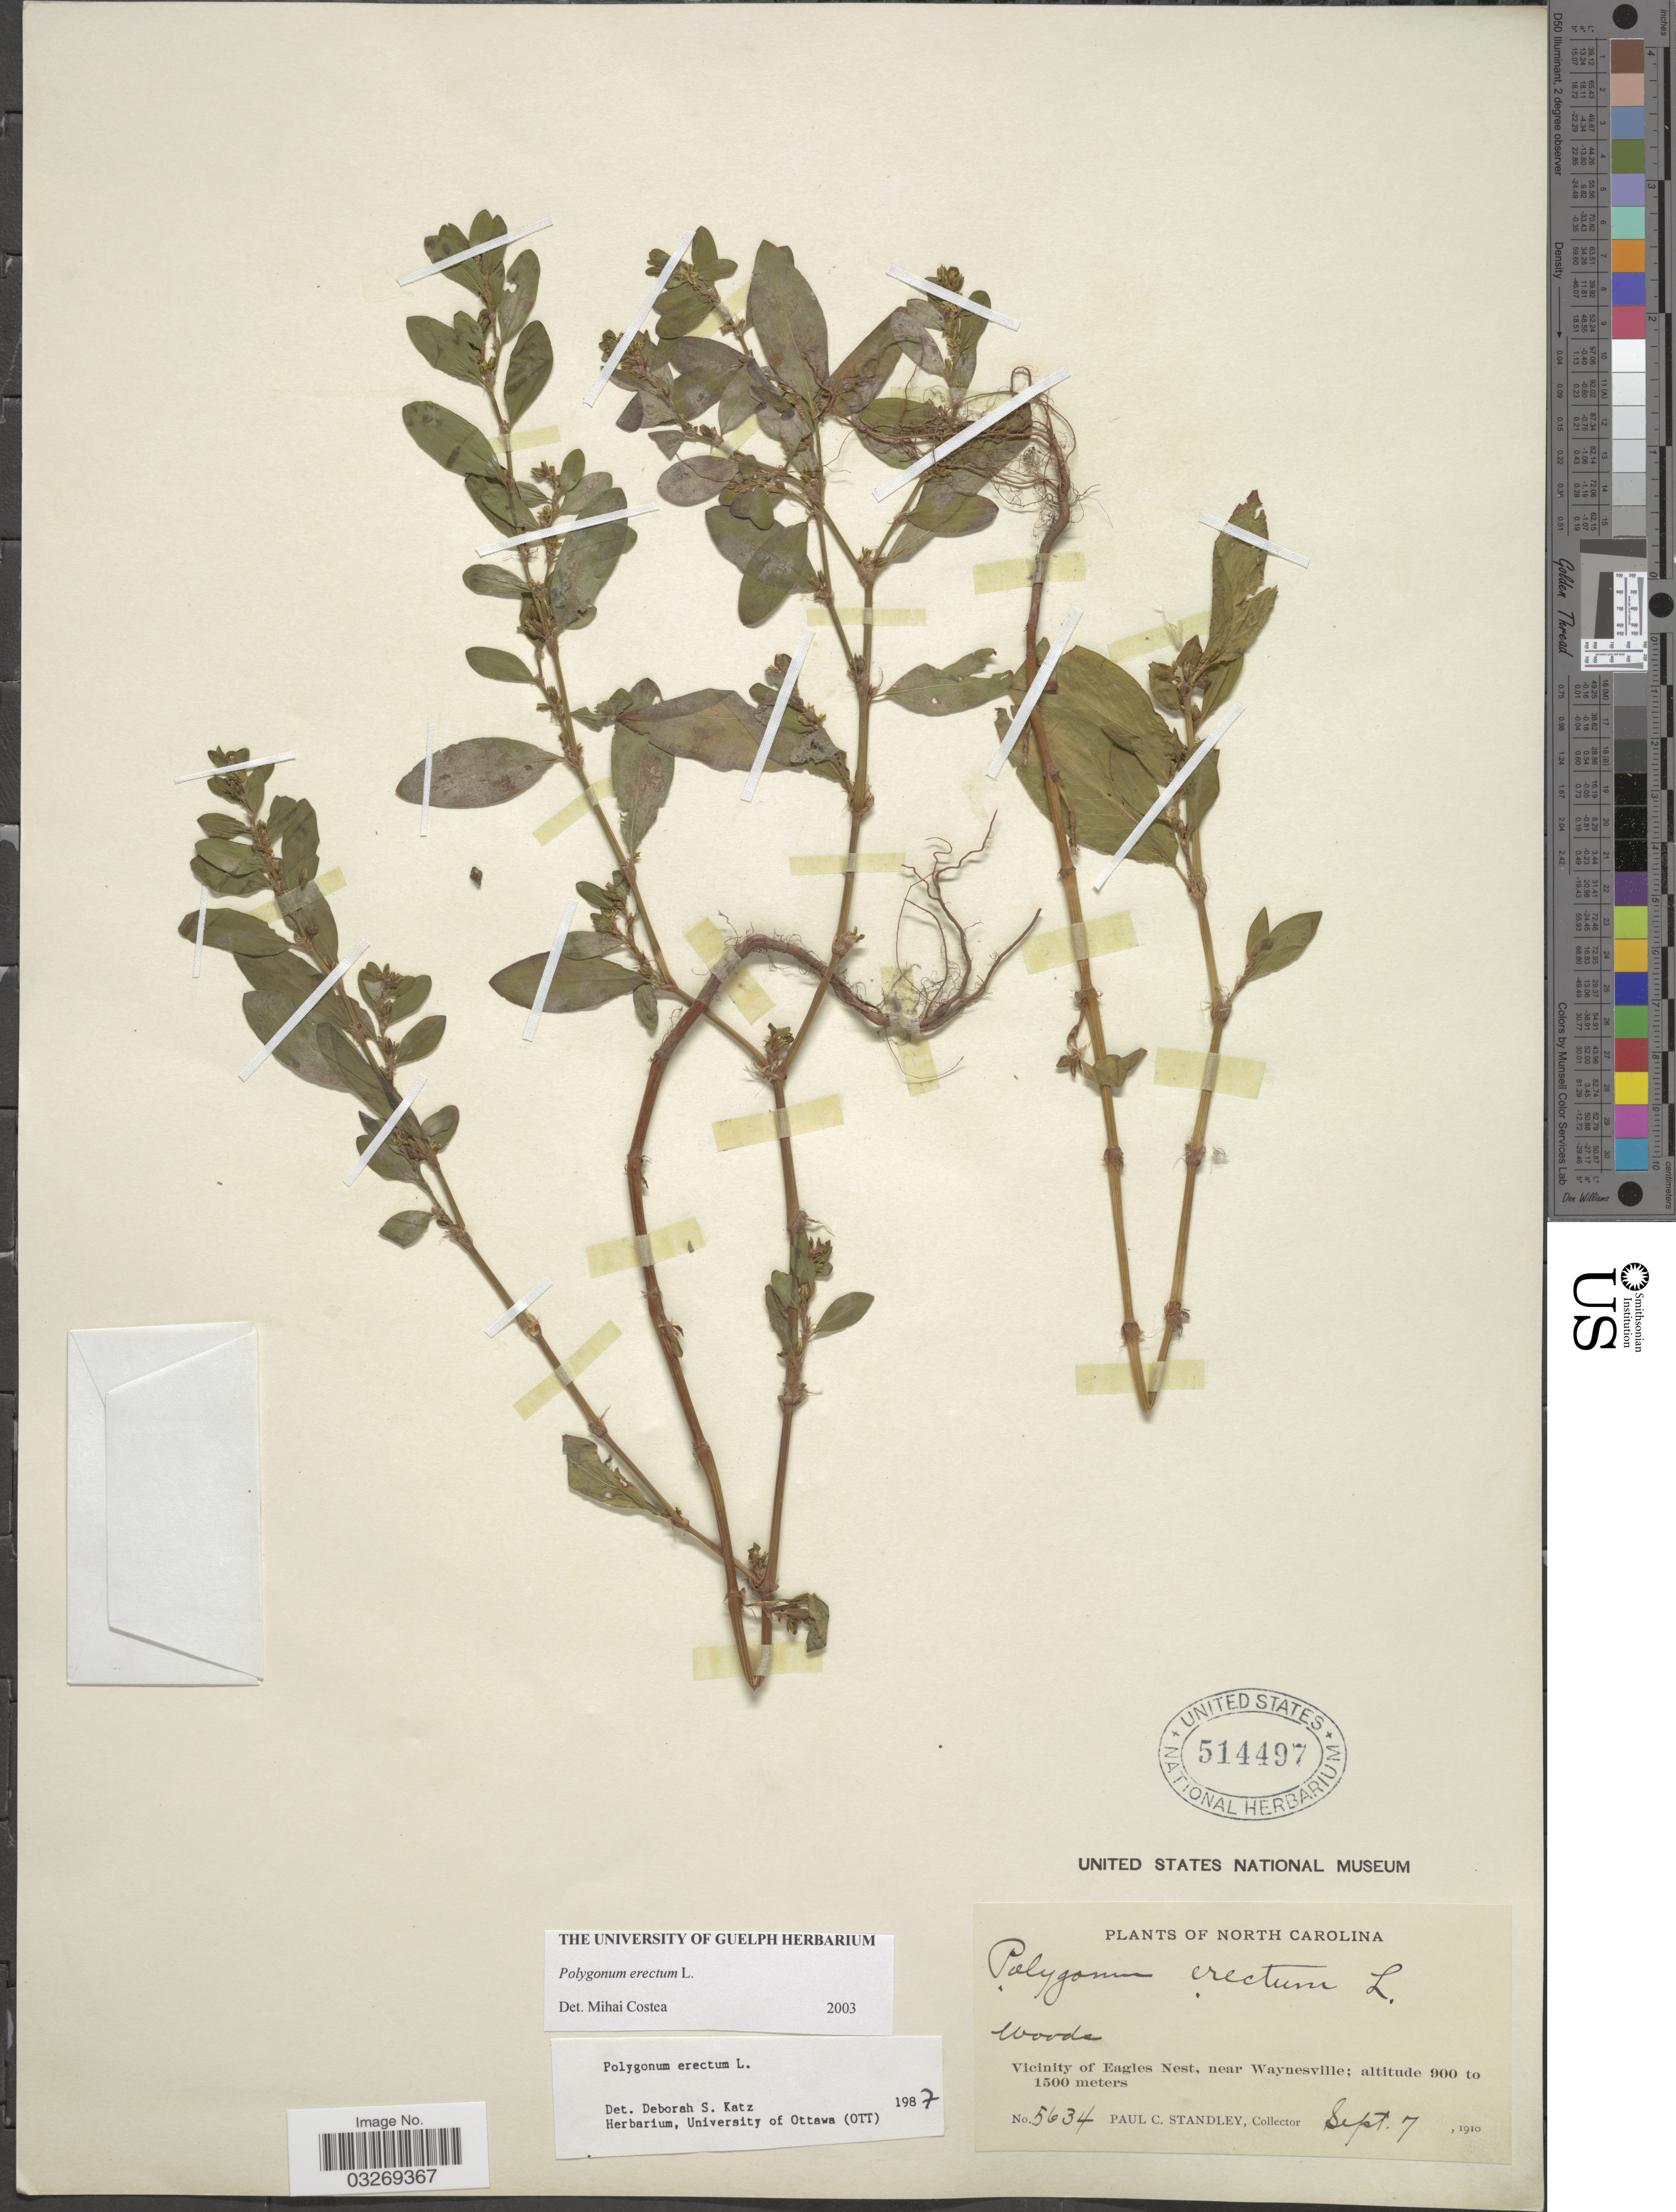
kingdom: Plantae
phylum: Tracheophyta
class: Magnoliopsida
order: Caryophyllales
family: Polygonaceae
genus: Polygonum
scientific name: Polygonum erectum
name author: L.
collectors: P. C. Standley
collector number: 5634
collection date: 1910-09-07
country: United States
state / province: North Carolina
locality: Vicinity of Eagles Nest, near Waynesville.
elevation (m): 900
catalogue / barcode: US 514497